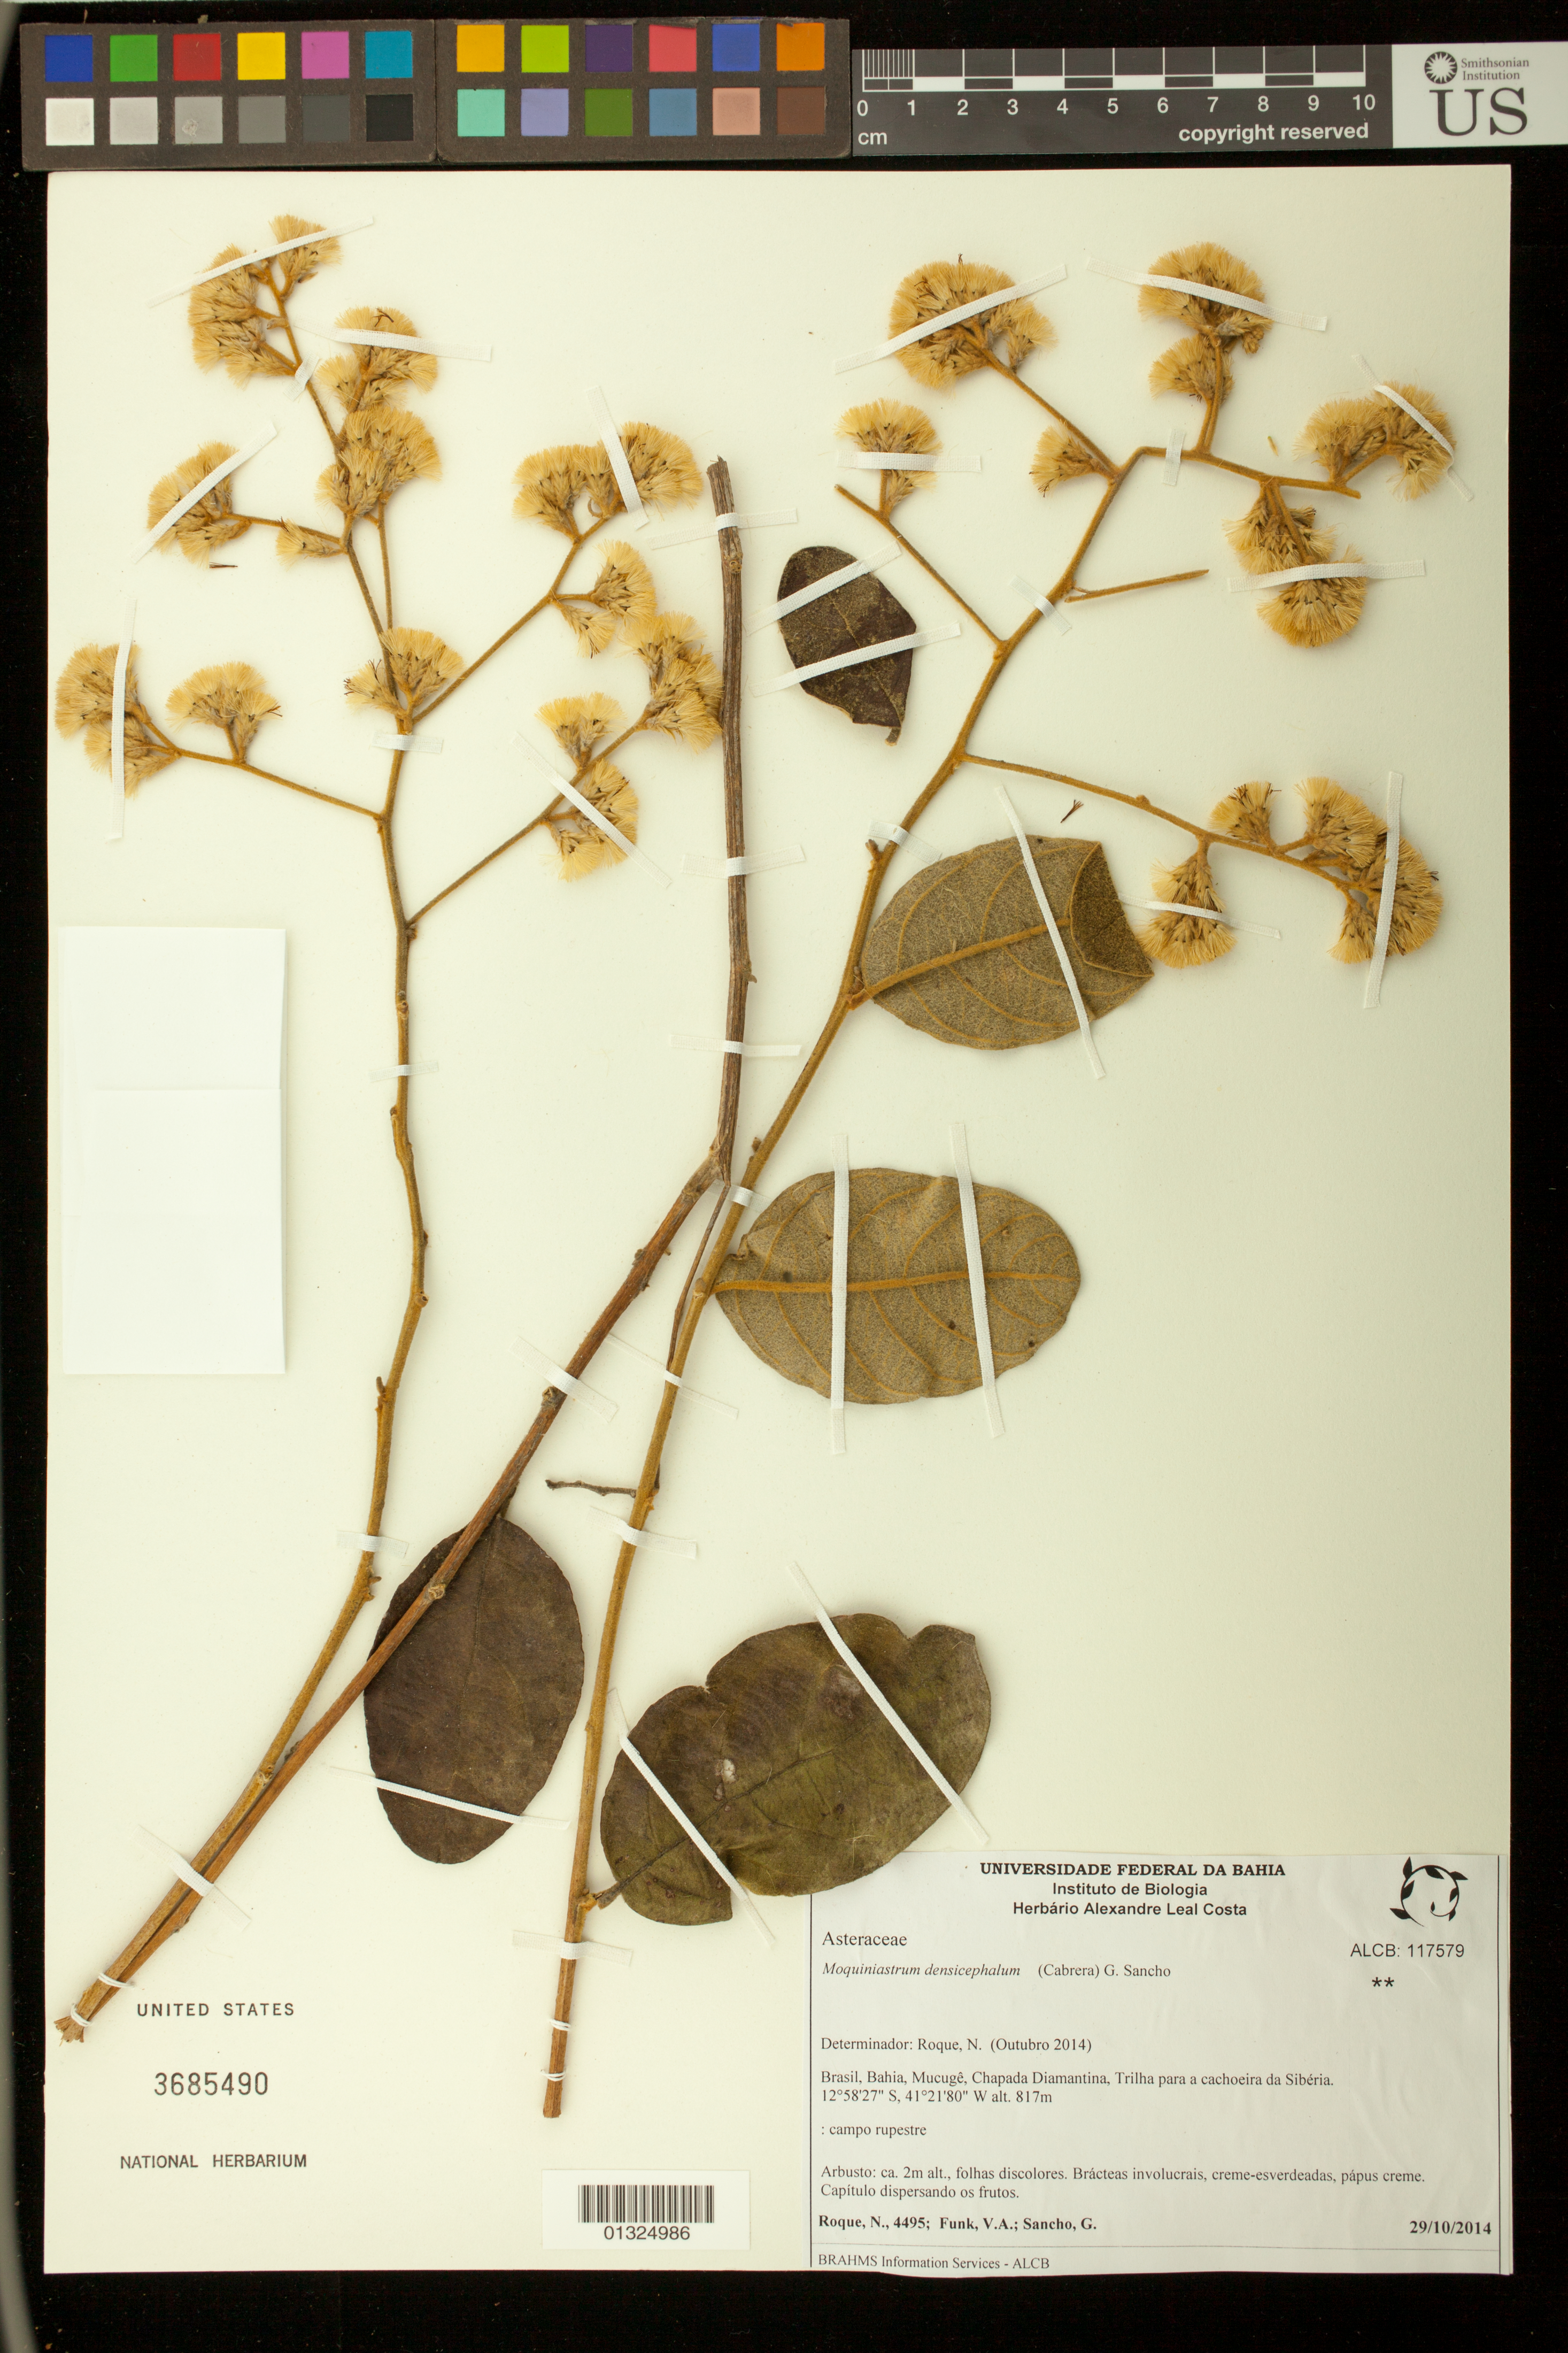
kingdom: Plantae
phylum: Tracheophyta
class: Magnoliopsida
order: Asterales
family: Asteraceae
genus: Moquiniastrum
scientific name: Moquiniastrum densicephalum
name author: (Cabrera) G. Sancho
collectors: V. Funk & G. Sancho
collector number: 4495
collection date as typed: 29 October 2014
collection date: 2014-10-29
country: Brazil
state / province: Bahia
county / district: Mucugê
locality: Chapada Diamantina, Trilha para a cachoeira da Siberia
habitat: Campo rupestre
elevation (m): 817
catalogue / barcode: US 3685490